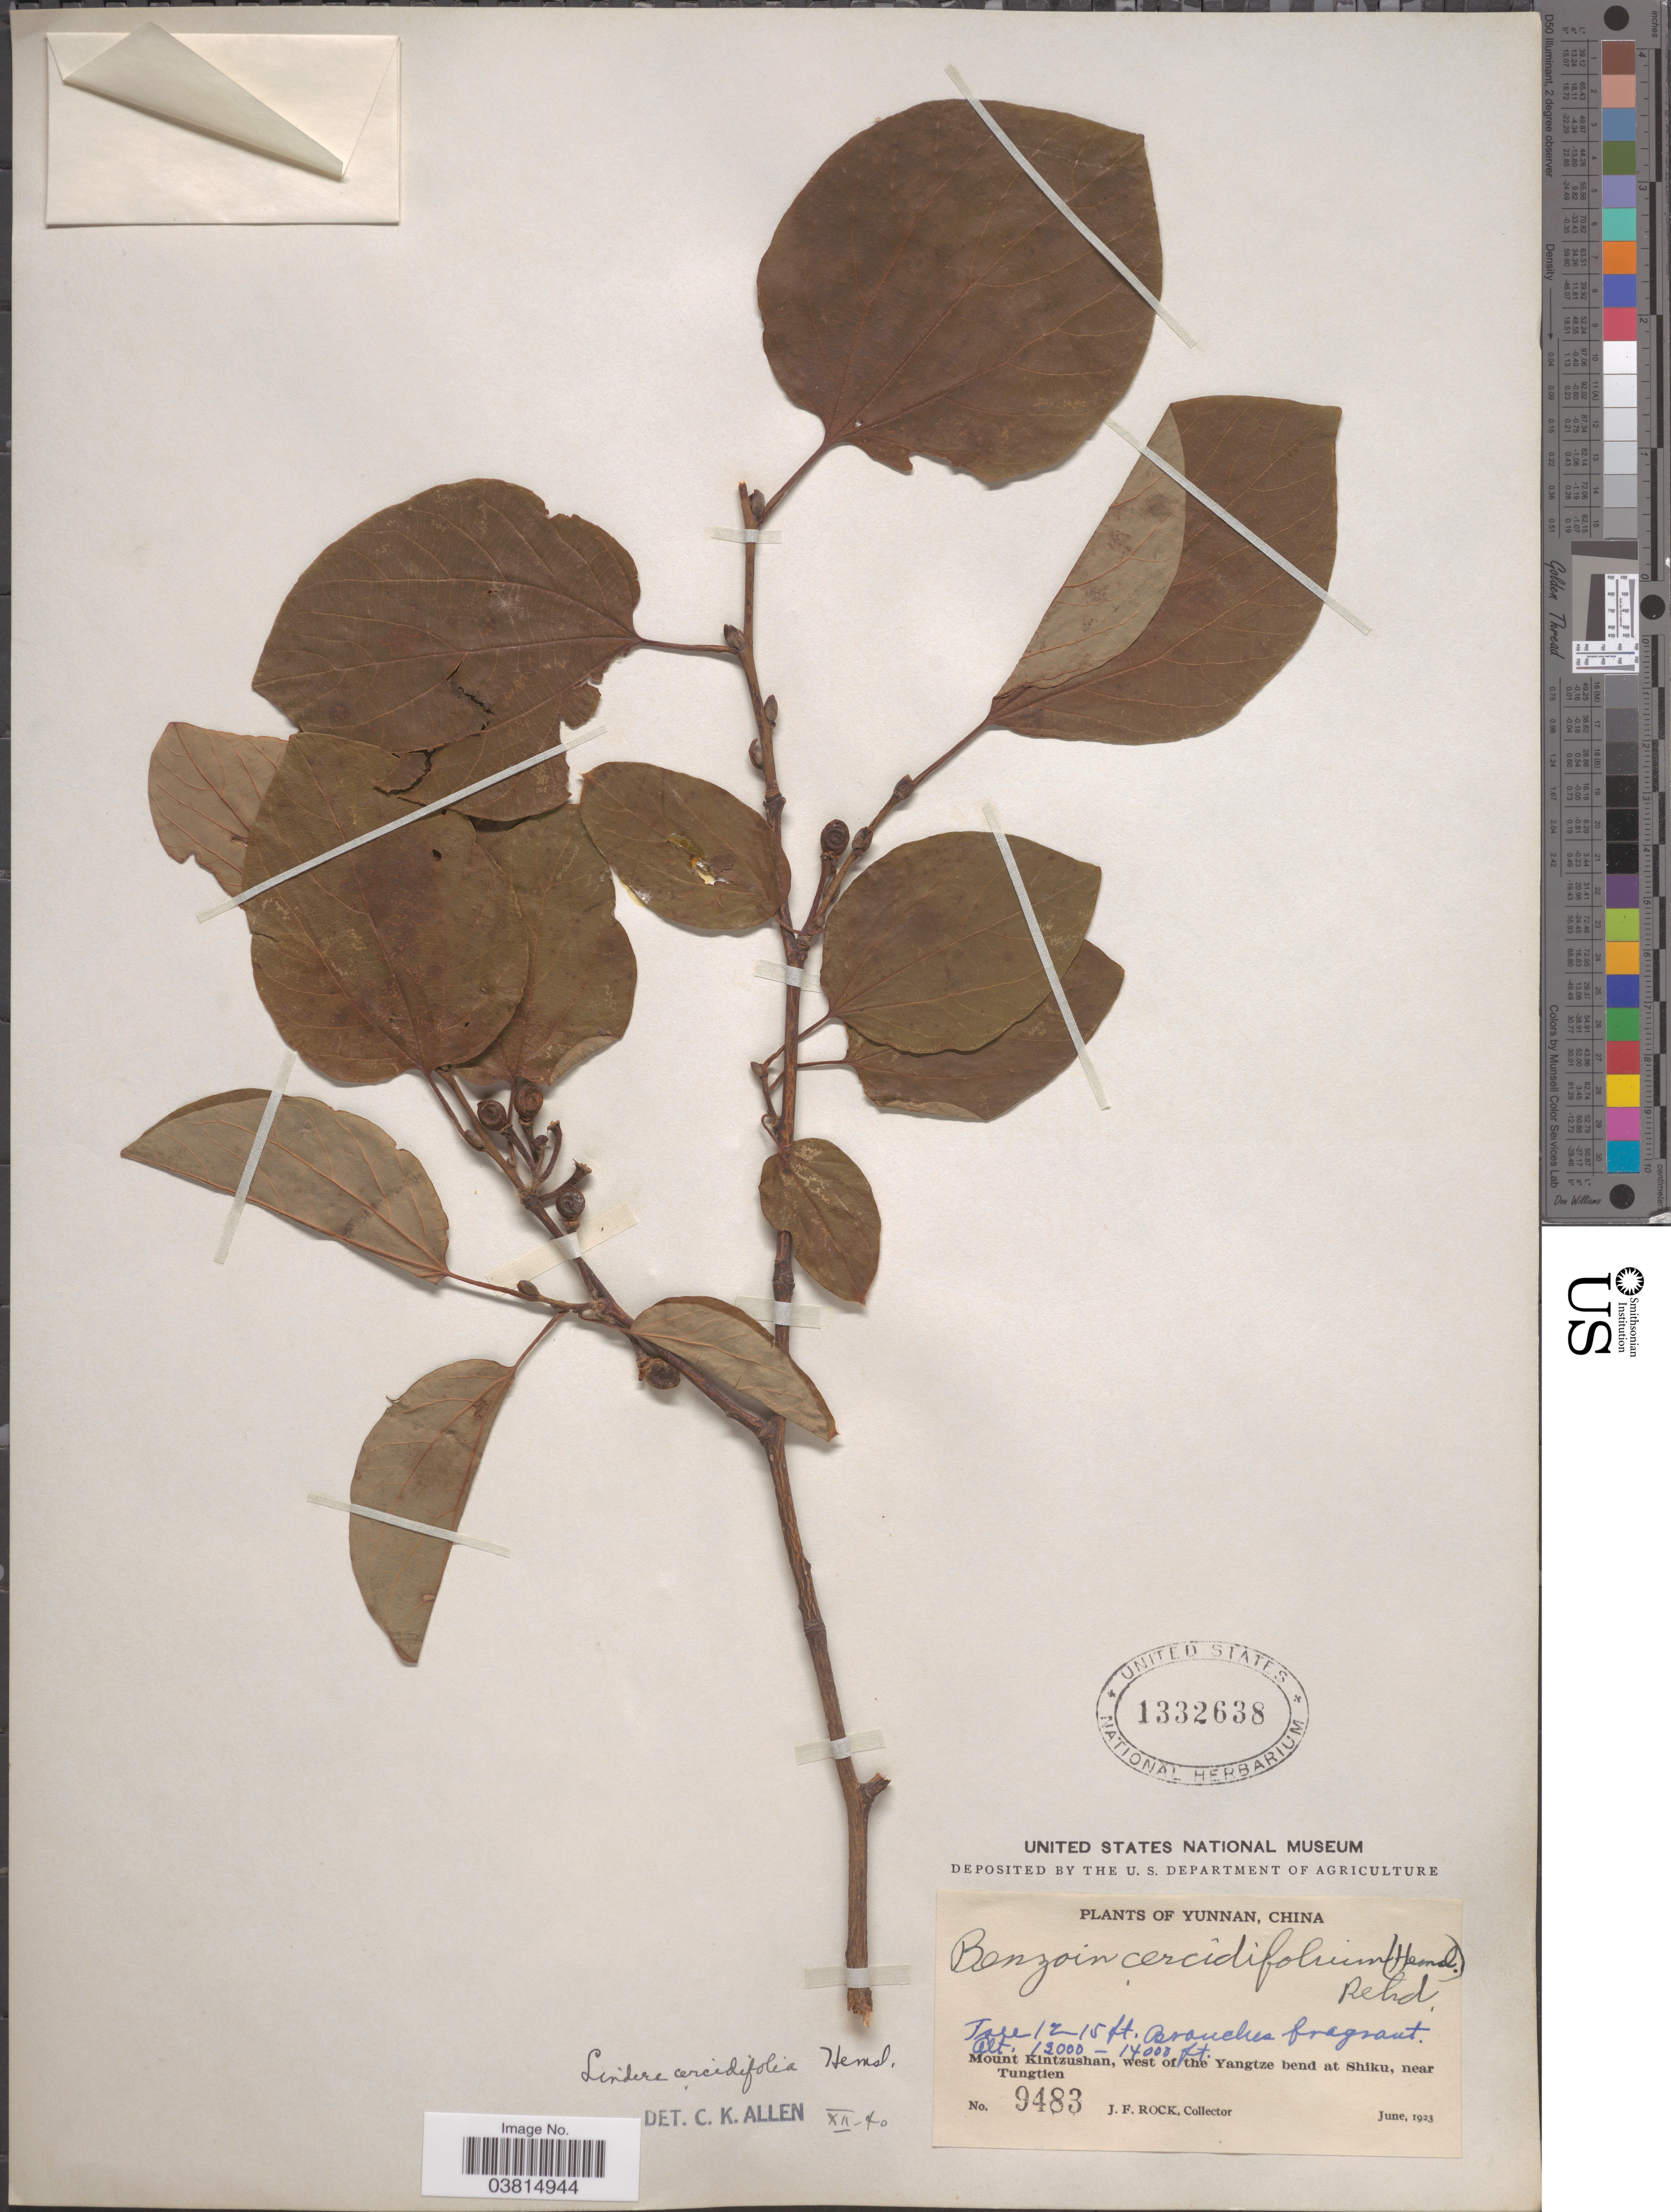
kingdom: Plantae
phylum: Tracheophyta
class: Magnoliopsida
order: Laurales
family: Lauraceae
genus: Lindera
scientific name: Lindera cercidifolia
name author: Hemsl.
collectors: J. Rock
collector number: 9483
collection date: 1923-06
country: China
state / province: Yunnan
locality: Mount Kintzushan, west of the Yangtze bend at Shiku, near Tungtien.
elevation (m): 3962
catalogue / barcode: US 1332638